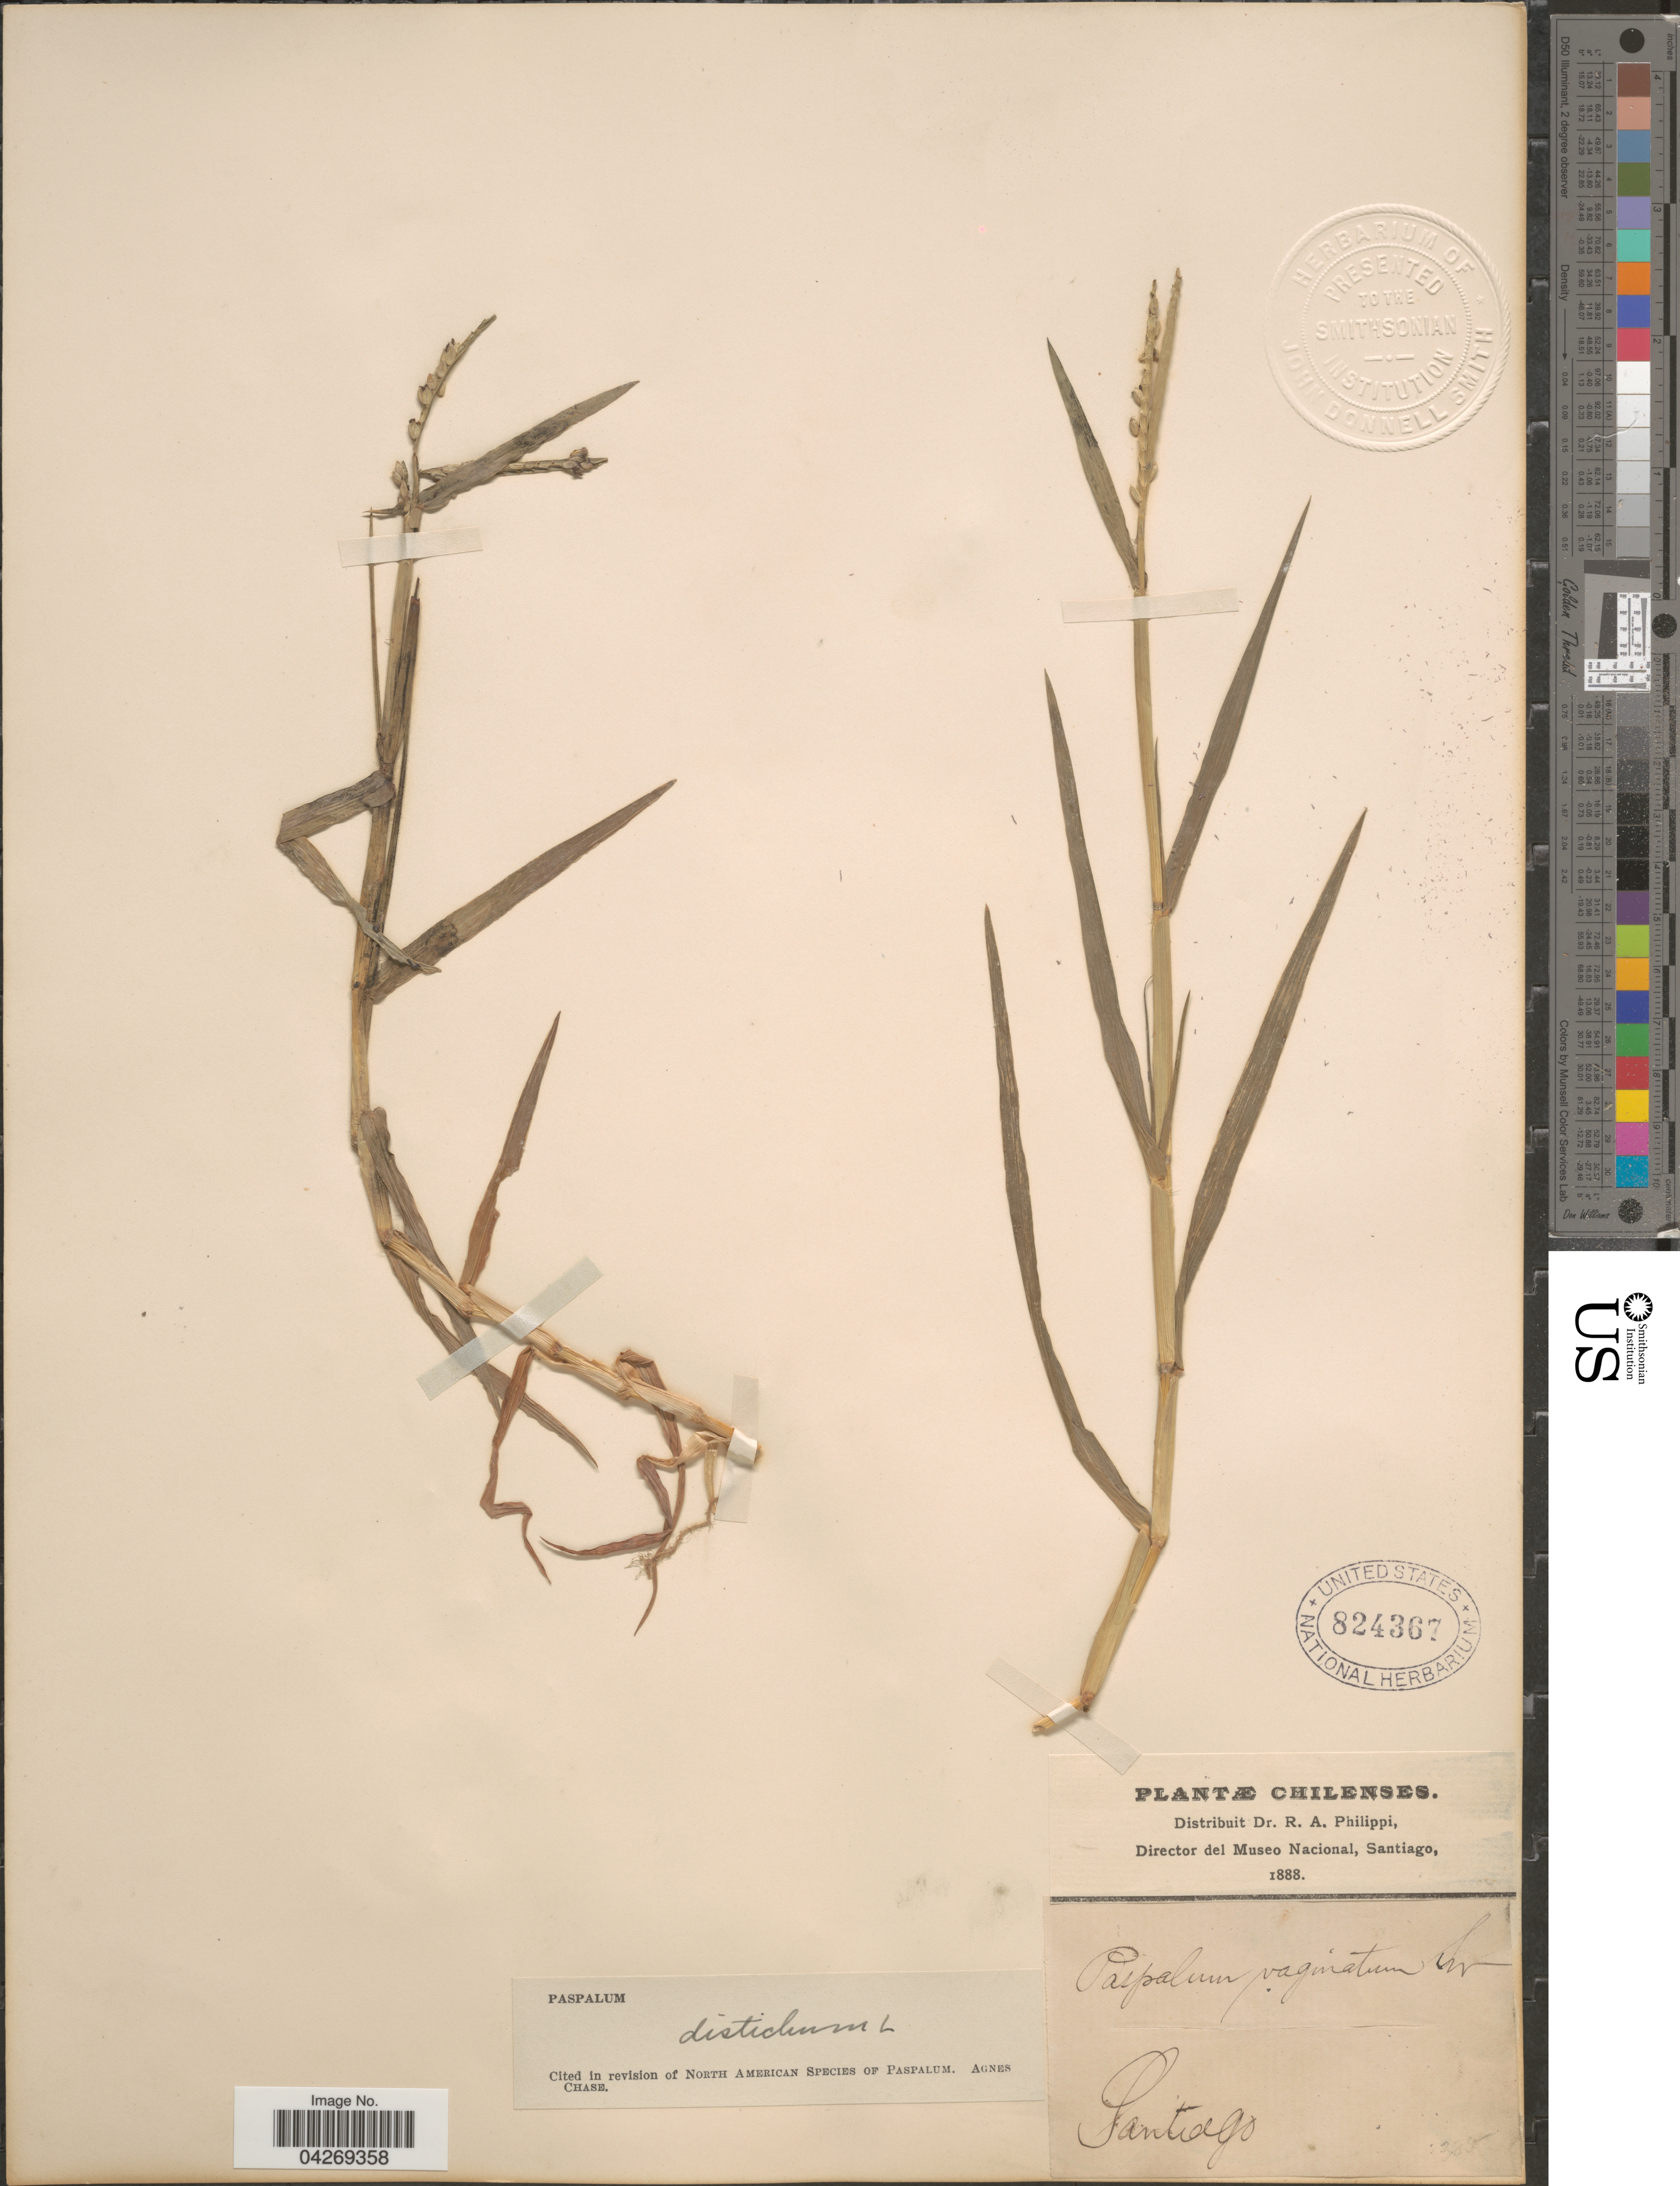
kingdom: Plantae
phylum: Tracheophyta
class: Liliopsida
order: Poales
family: Poaceae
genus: Paspalum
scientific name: Paspalum distichum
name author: L.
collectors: R. A. Philippi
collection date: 1888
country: Chile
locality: Santiago.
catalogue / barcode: US 824367